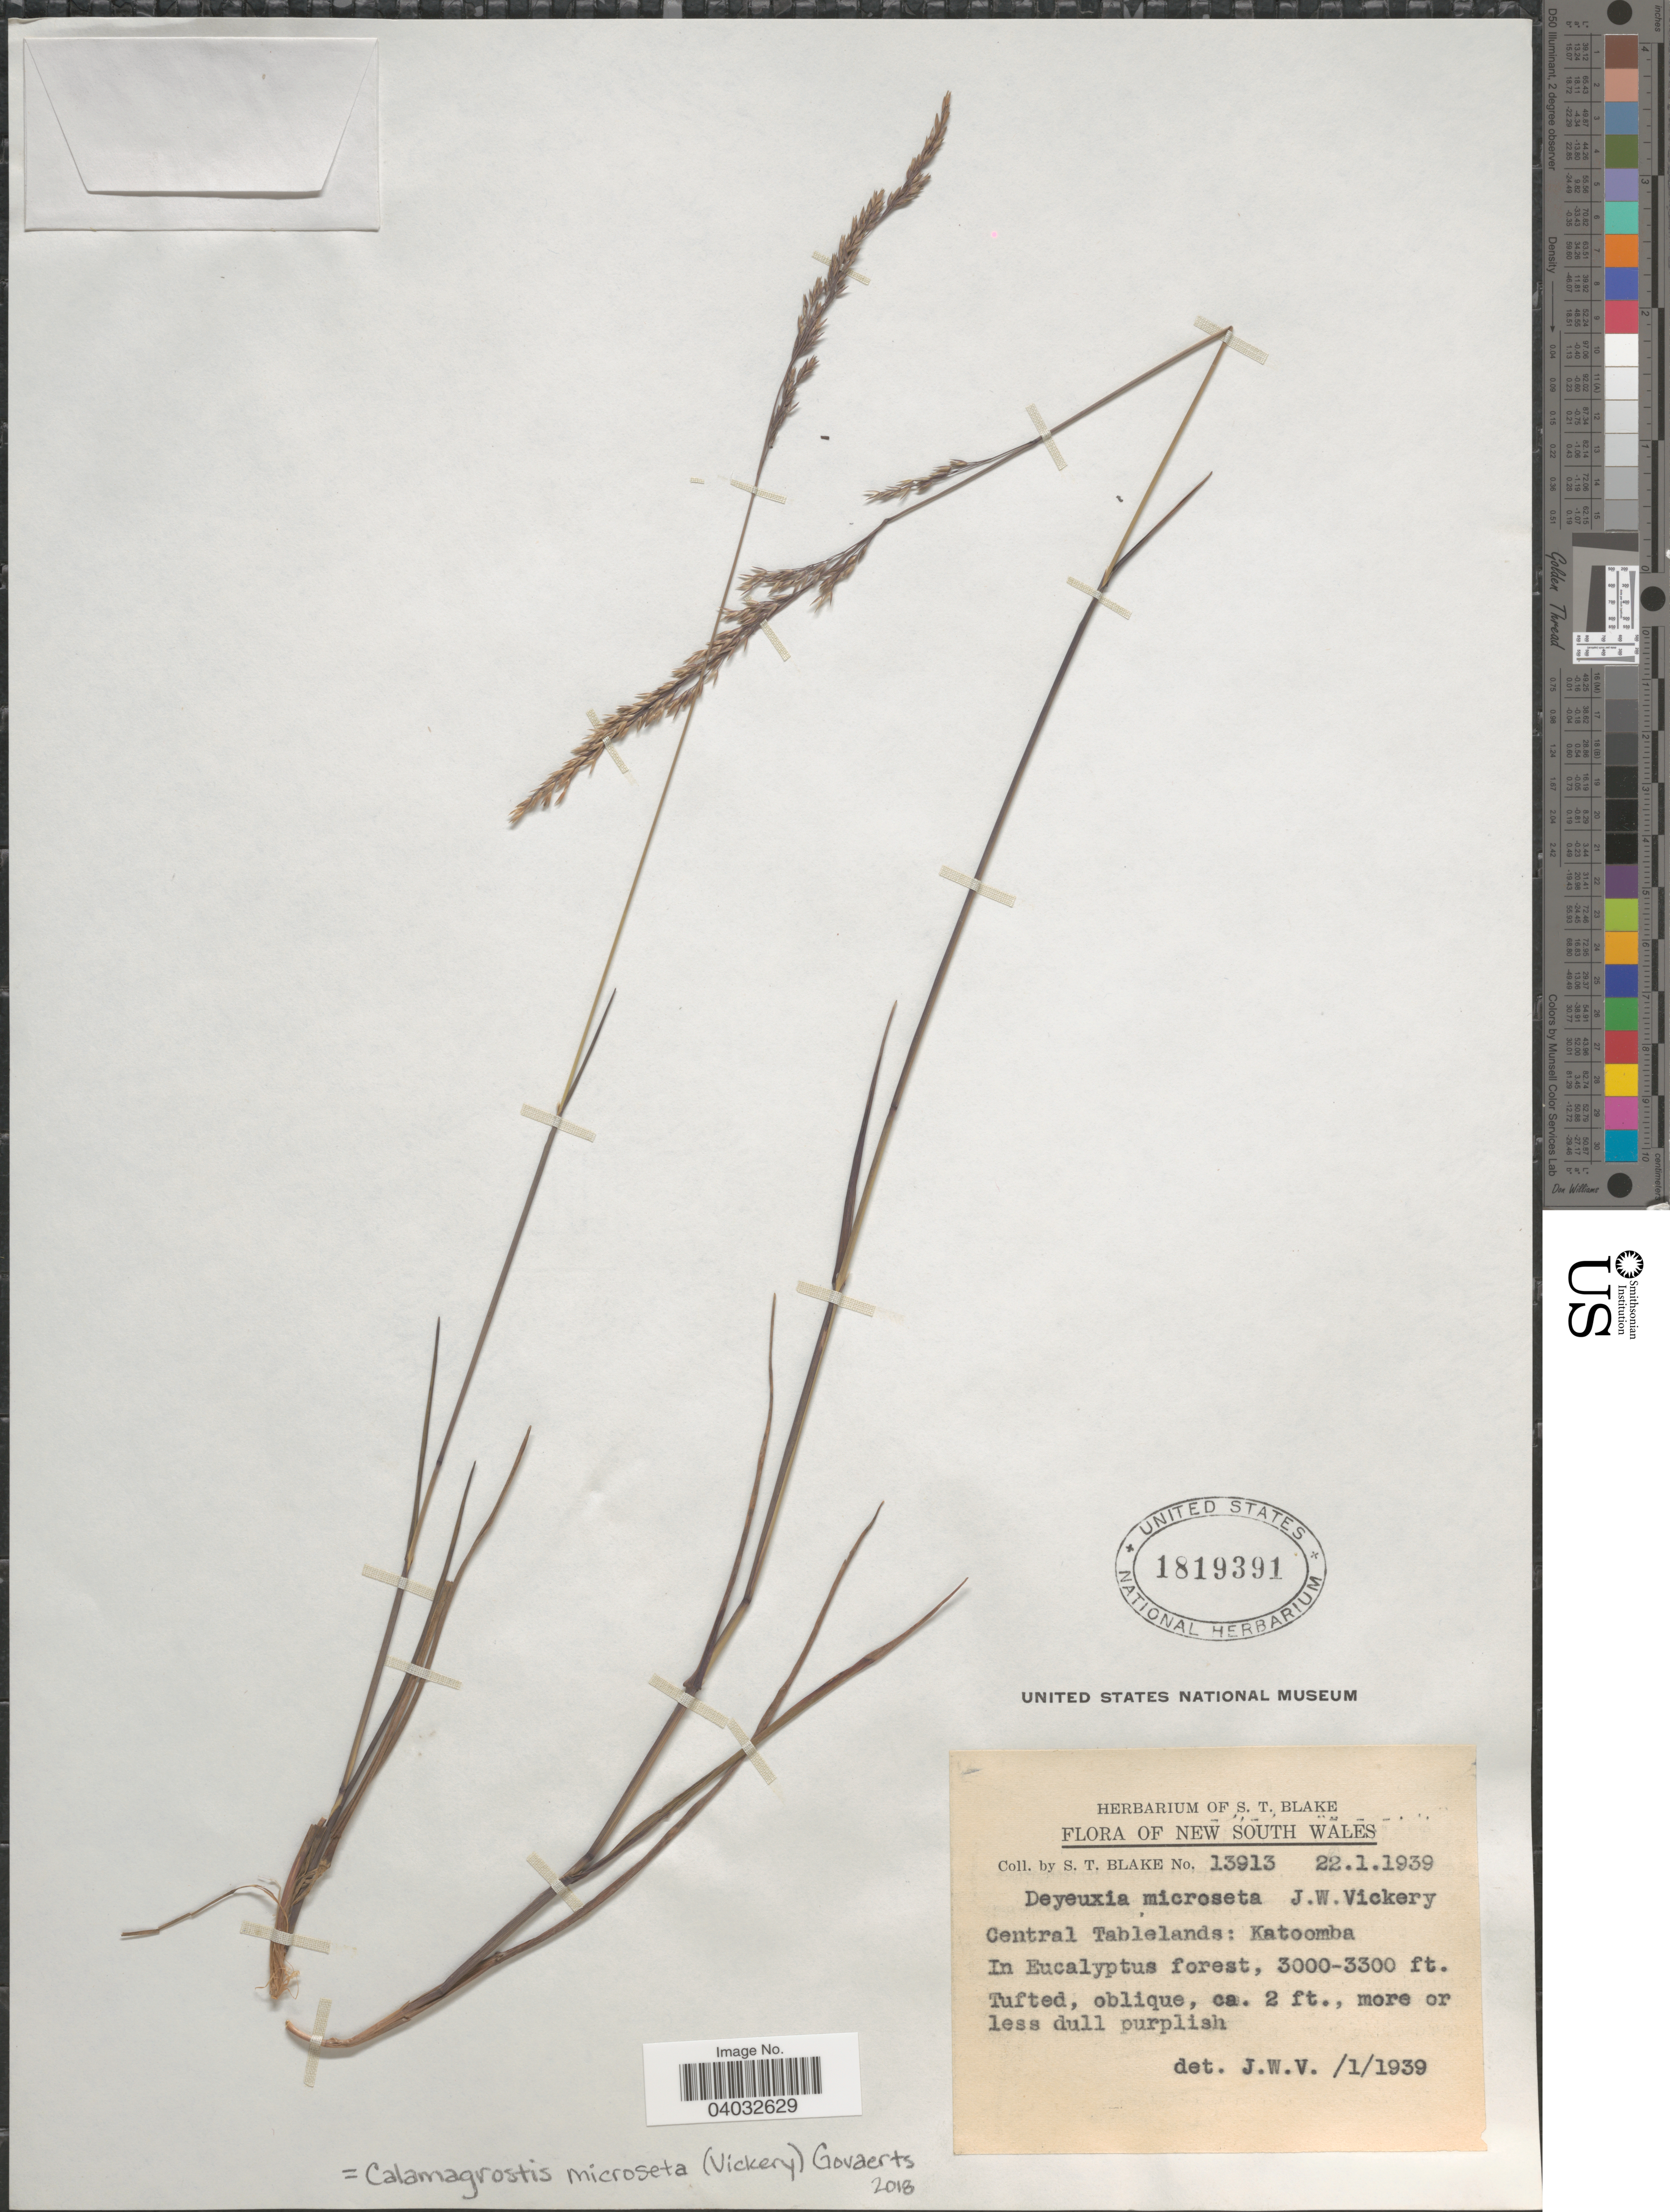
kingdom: Plantae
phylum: Tracheophyta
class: Liliopsida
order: Poales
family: Poaceae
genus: Calamagrostis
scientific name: Calamagrostis microseta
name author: (Vickery) Govaerts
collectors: S. T. Blake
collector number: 13913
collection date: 1939-01-22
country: Australia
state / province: New South Wales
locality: Central Tablelands: Katoomba.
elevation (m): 914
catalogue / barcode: US 1819391